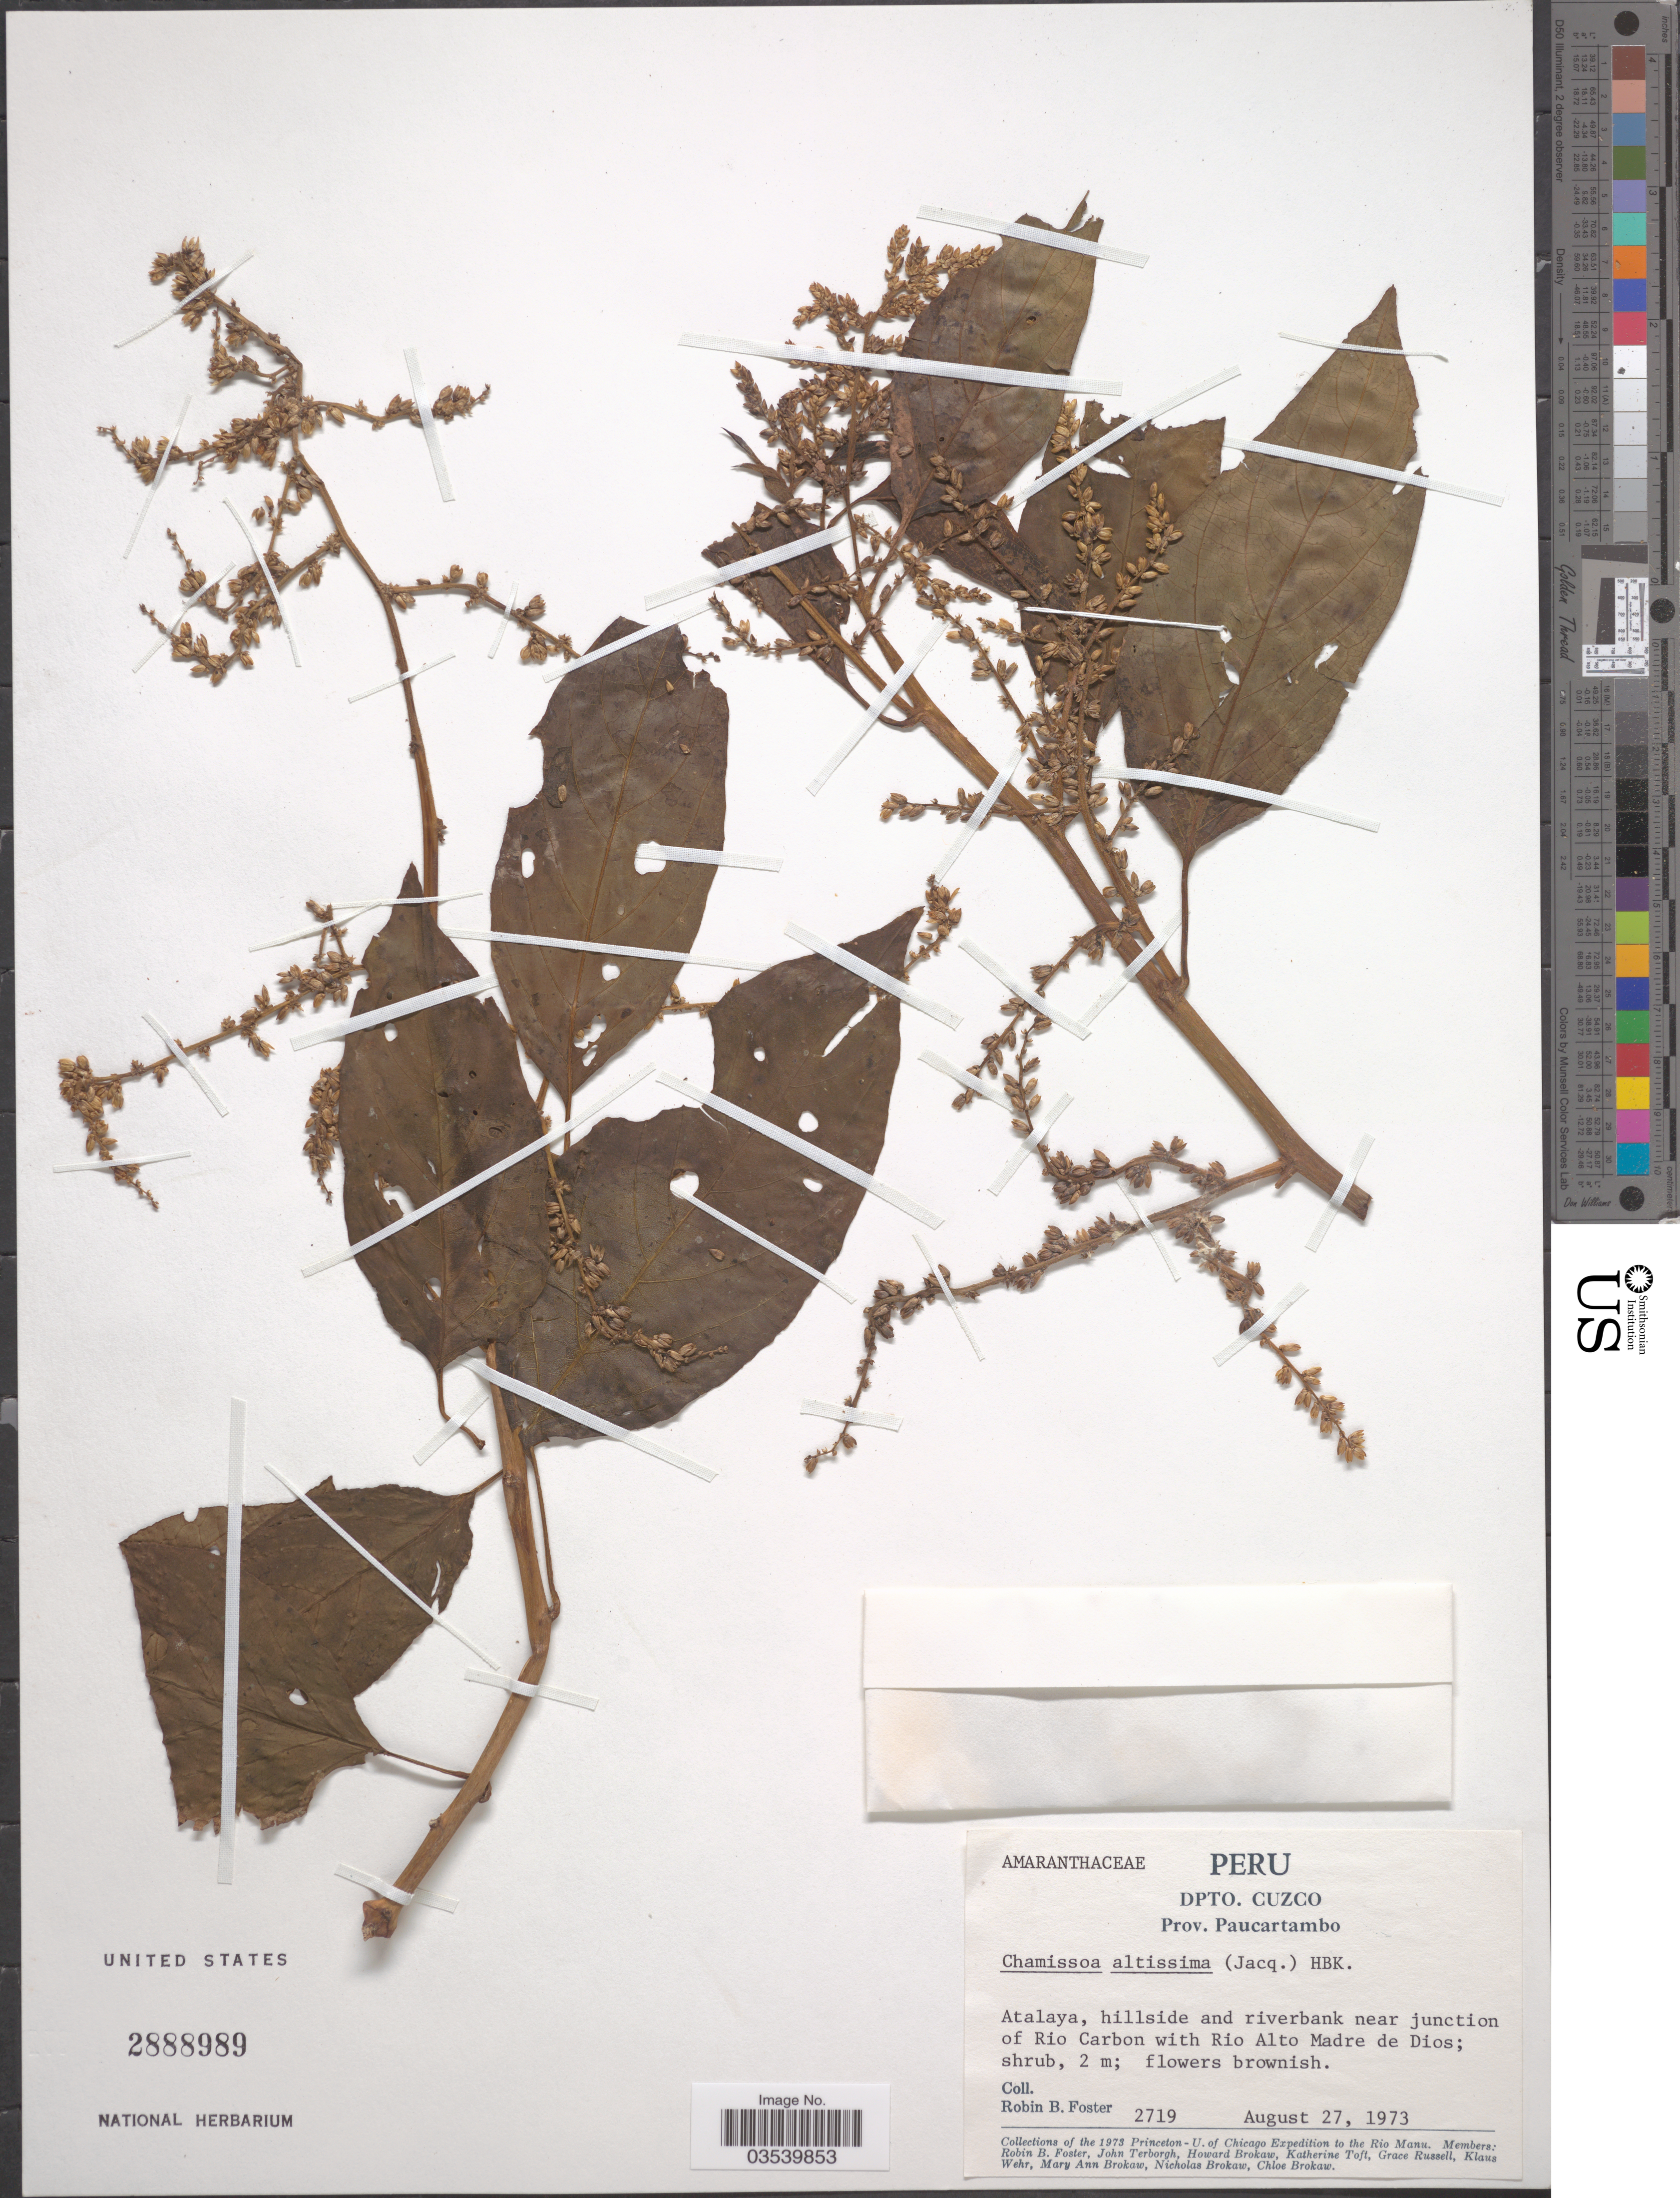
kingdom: Plantae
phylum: Tracheophyta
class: Magnoliopsida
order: Caryophyllales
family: Amaranthaceae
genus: Chamissoa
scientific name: Chamissoa altissima var. altissima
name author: (Jacq.) Kunth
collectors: R. B. Foster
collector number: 2719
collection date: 1973-08-27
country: Peru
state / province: Cusco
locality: Dpto. Cuzco. Prov. Paucartambo. Atalaya, hillside and riverbank near junction of Rio Carbon with Rio Alto Madre de Dios.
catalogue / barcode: US 2888989